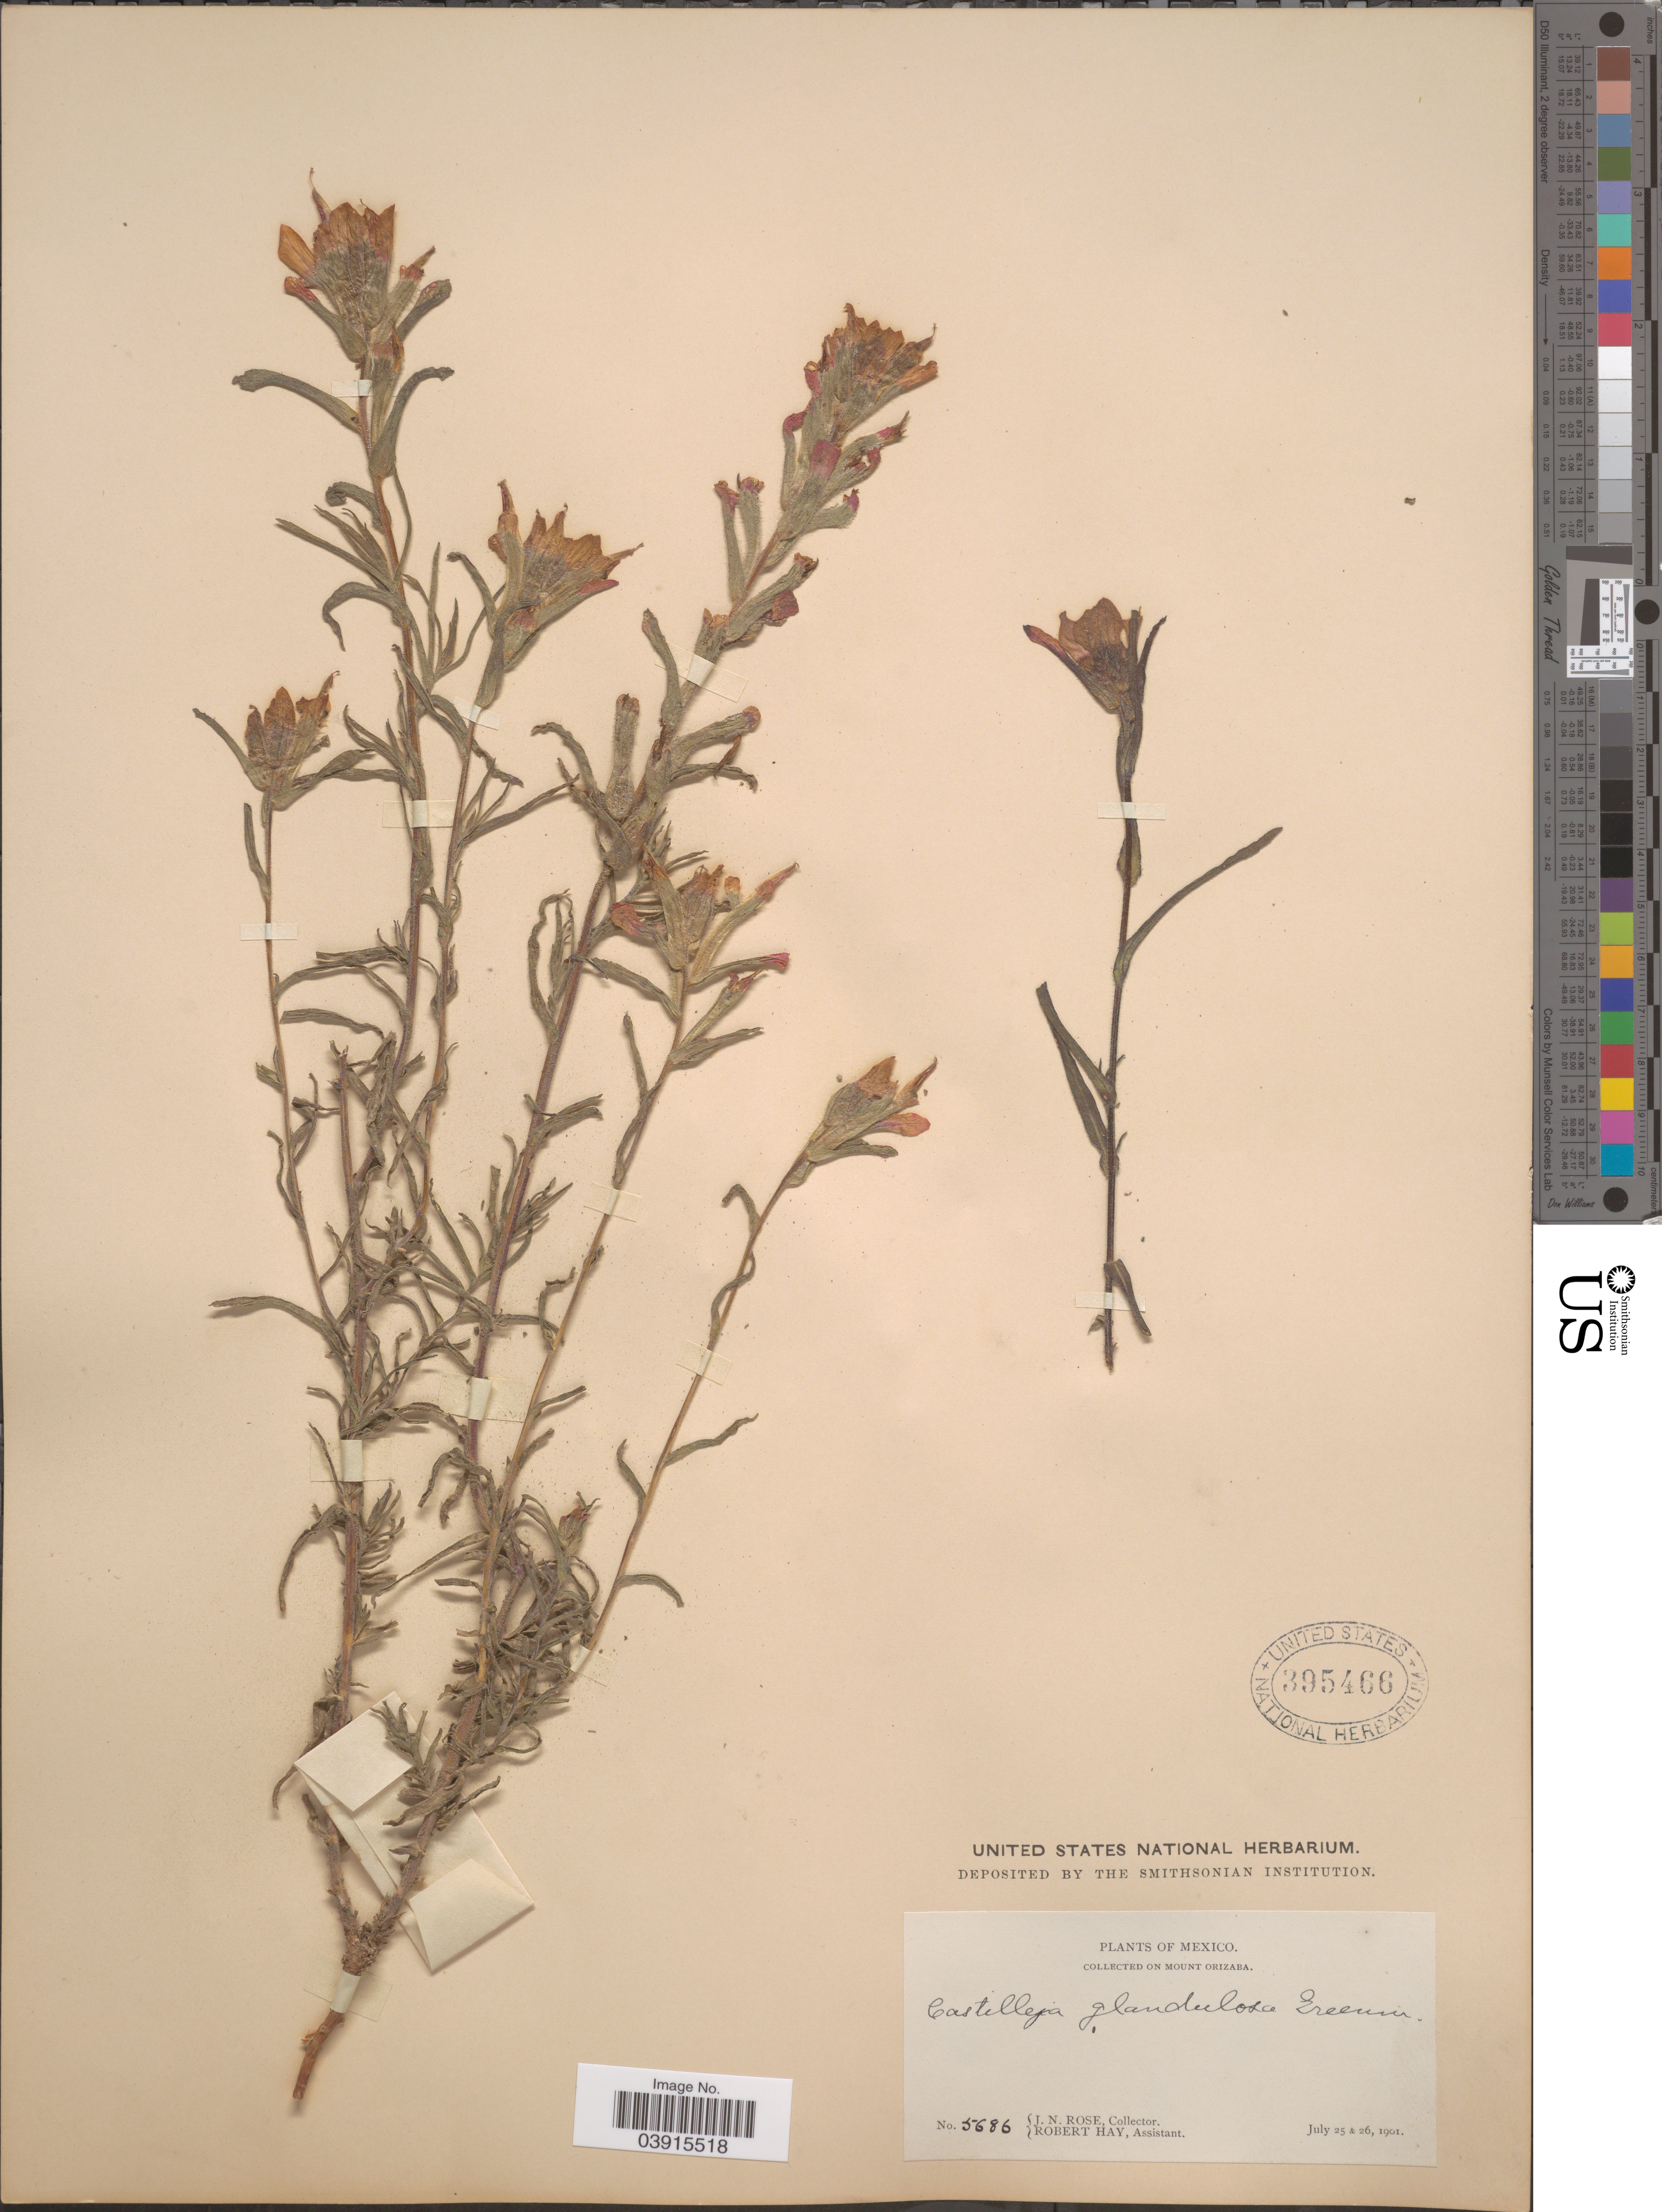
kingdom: Plantae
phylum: Tracheophyta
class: Magnoliopsida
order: Lamiales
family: Orobanchaceae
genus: Castilleja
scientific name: Castilleja scorzonerifolia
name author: Kunth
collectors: J. N. Rose & R. Hay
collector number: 5686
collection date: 1901-07-25/1901-07-26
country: Mexico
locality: On Mount Orizaba.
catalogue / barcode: US 395466